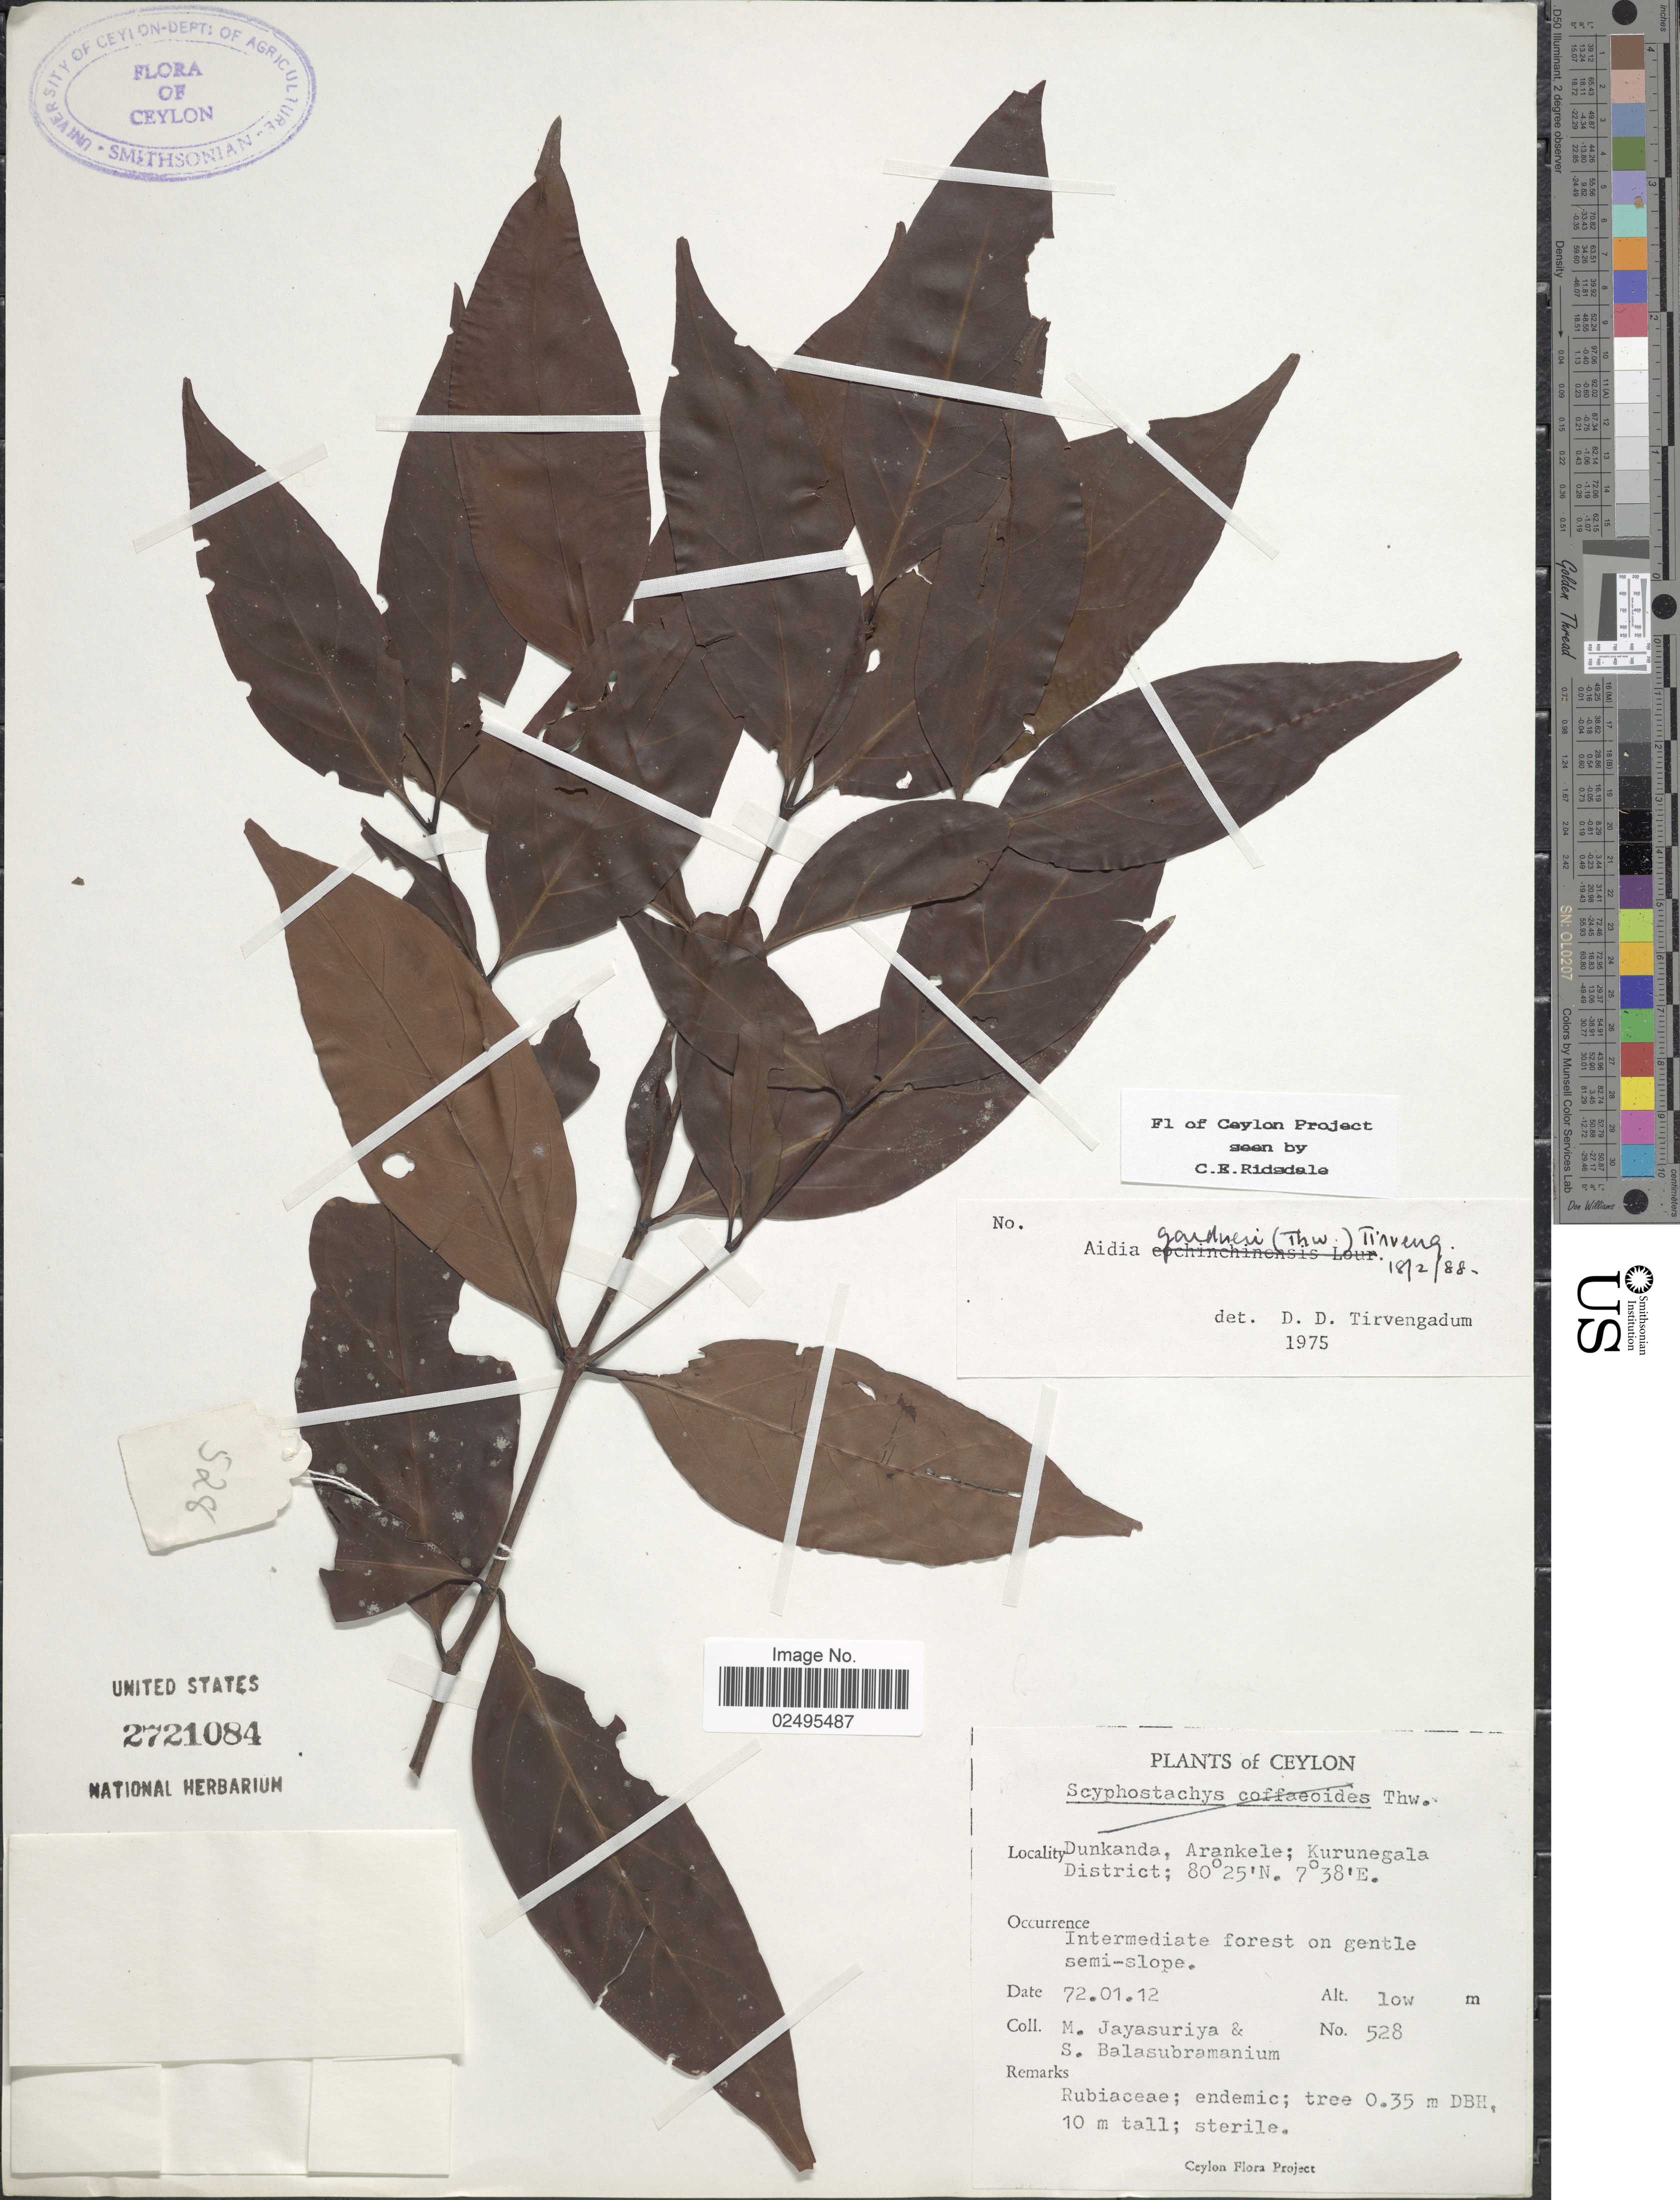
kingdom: Plantae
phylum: Tracheophyta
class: Magnoliopsida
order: Gentianales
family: Rubiaceae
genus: Aidia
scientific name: Aidia gardneri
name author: (Thwaites) Tirveng.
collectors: M. Jayasuriya & S. Balasubramaniam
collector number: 528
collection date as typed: Transcribed d/m/y: 12/1/72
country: Sri Lanka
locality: Dunkanda, Arankele; Kurunegala District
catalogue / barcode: US 2721084